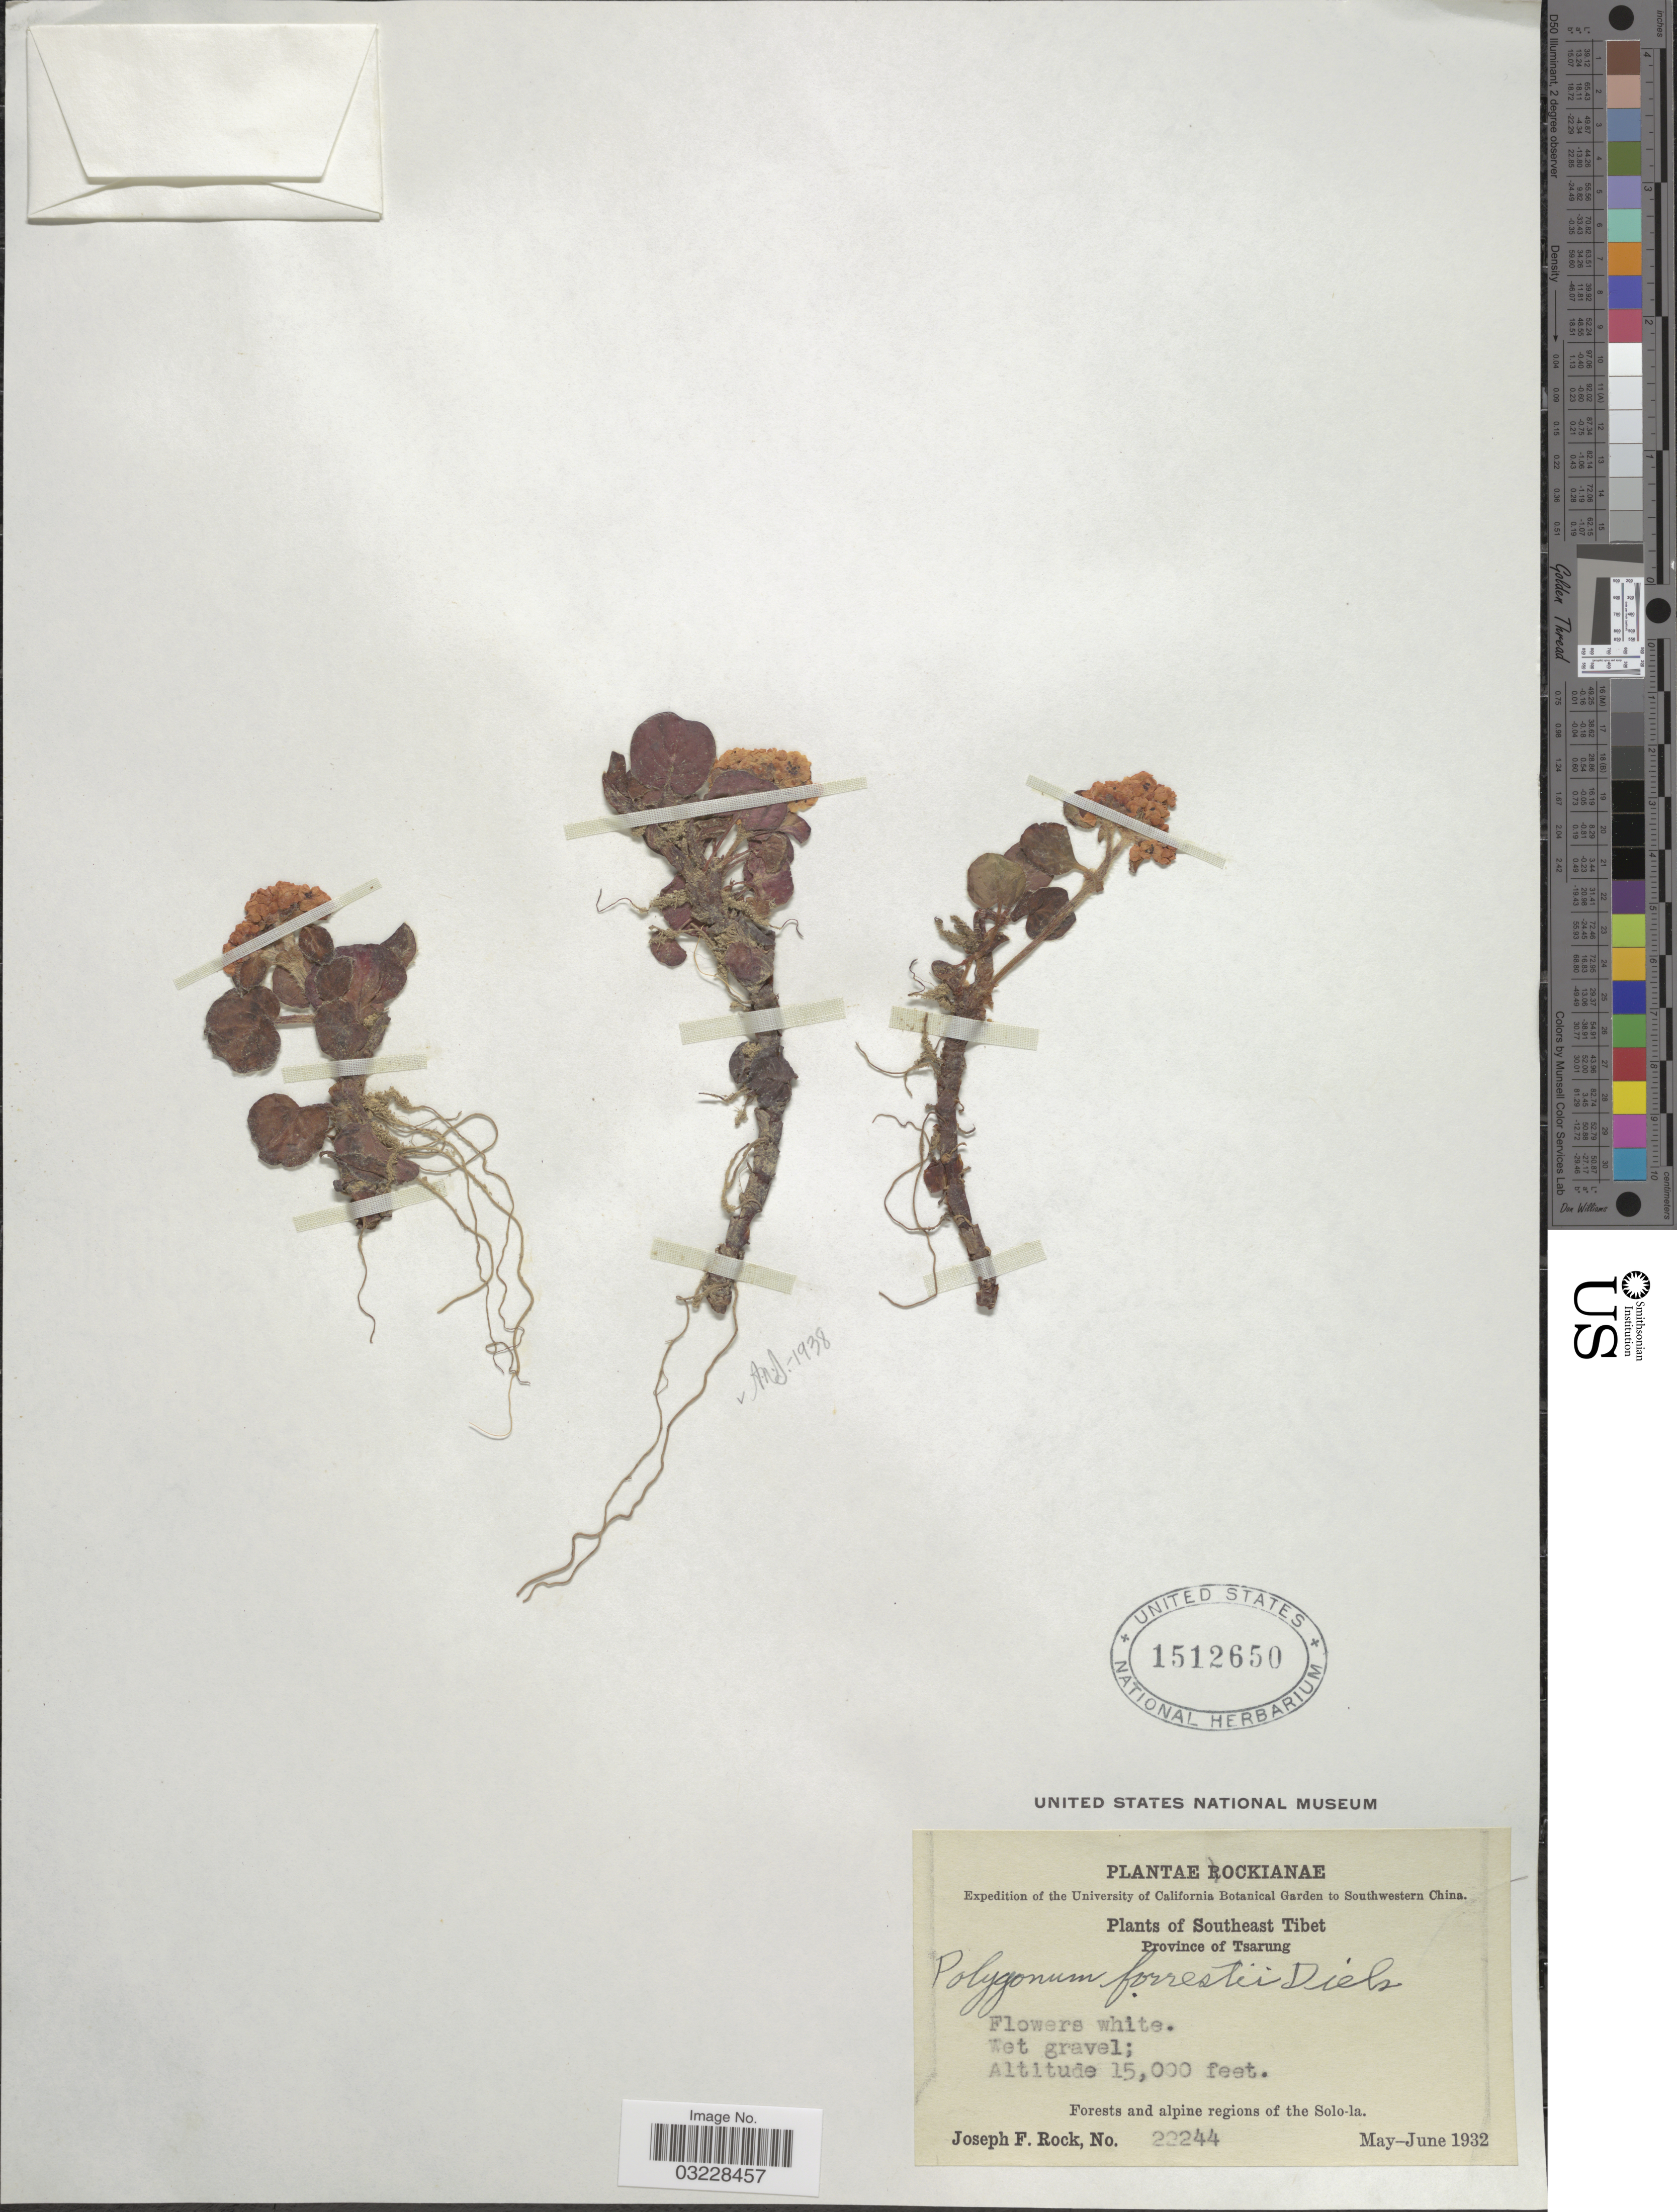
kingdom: Plantae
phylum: Tracheophyta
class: Magnoliopsida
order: Caryophyllales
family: Polygonaceae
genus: Koenigia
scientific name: Koenigia forrestii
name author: (Diels) T.M. Schust. & Měsíček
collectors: J. F. Rock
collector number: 22244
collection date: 1932-05/1932-06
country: China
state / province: Xizang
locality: Southwestern China. Southeast Tibet. Province of Tsarung. Forests and alpine regions of the Solo-la.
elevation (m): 4572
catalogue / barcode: US 1512650